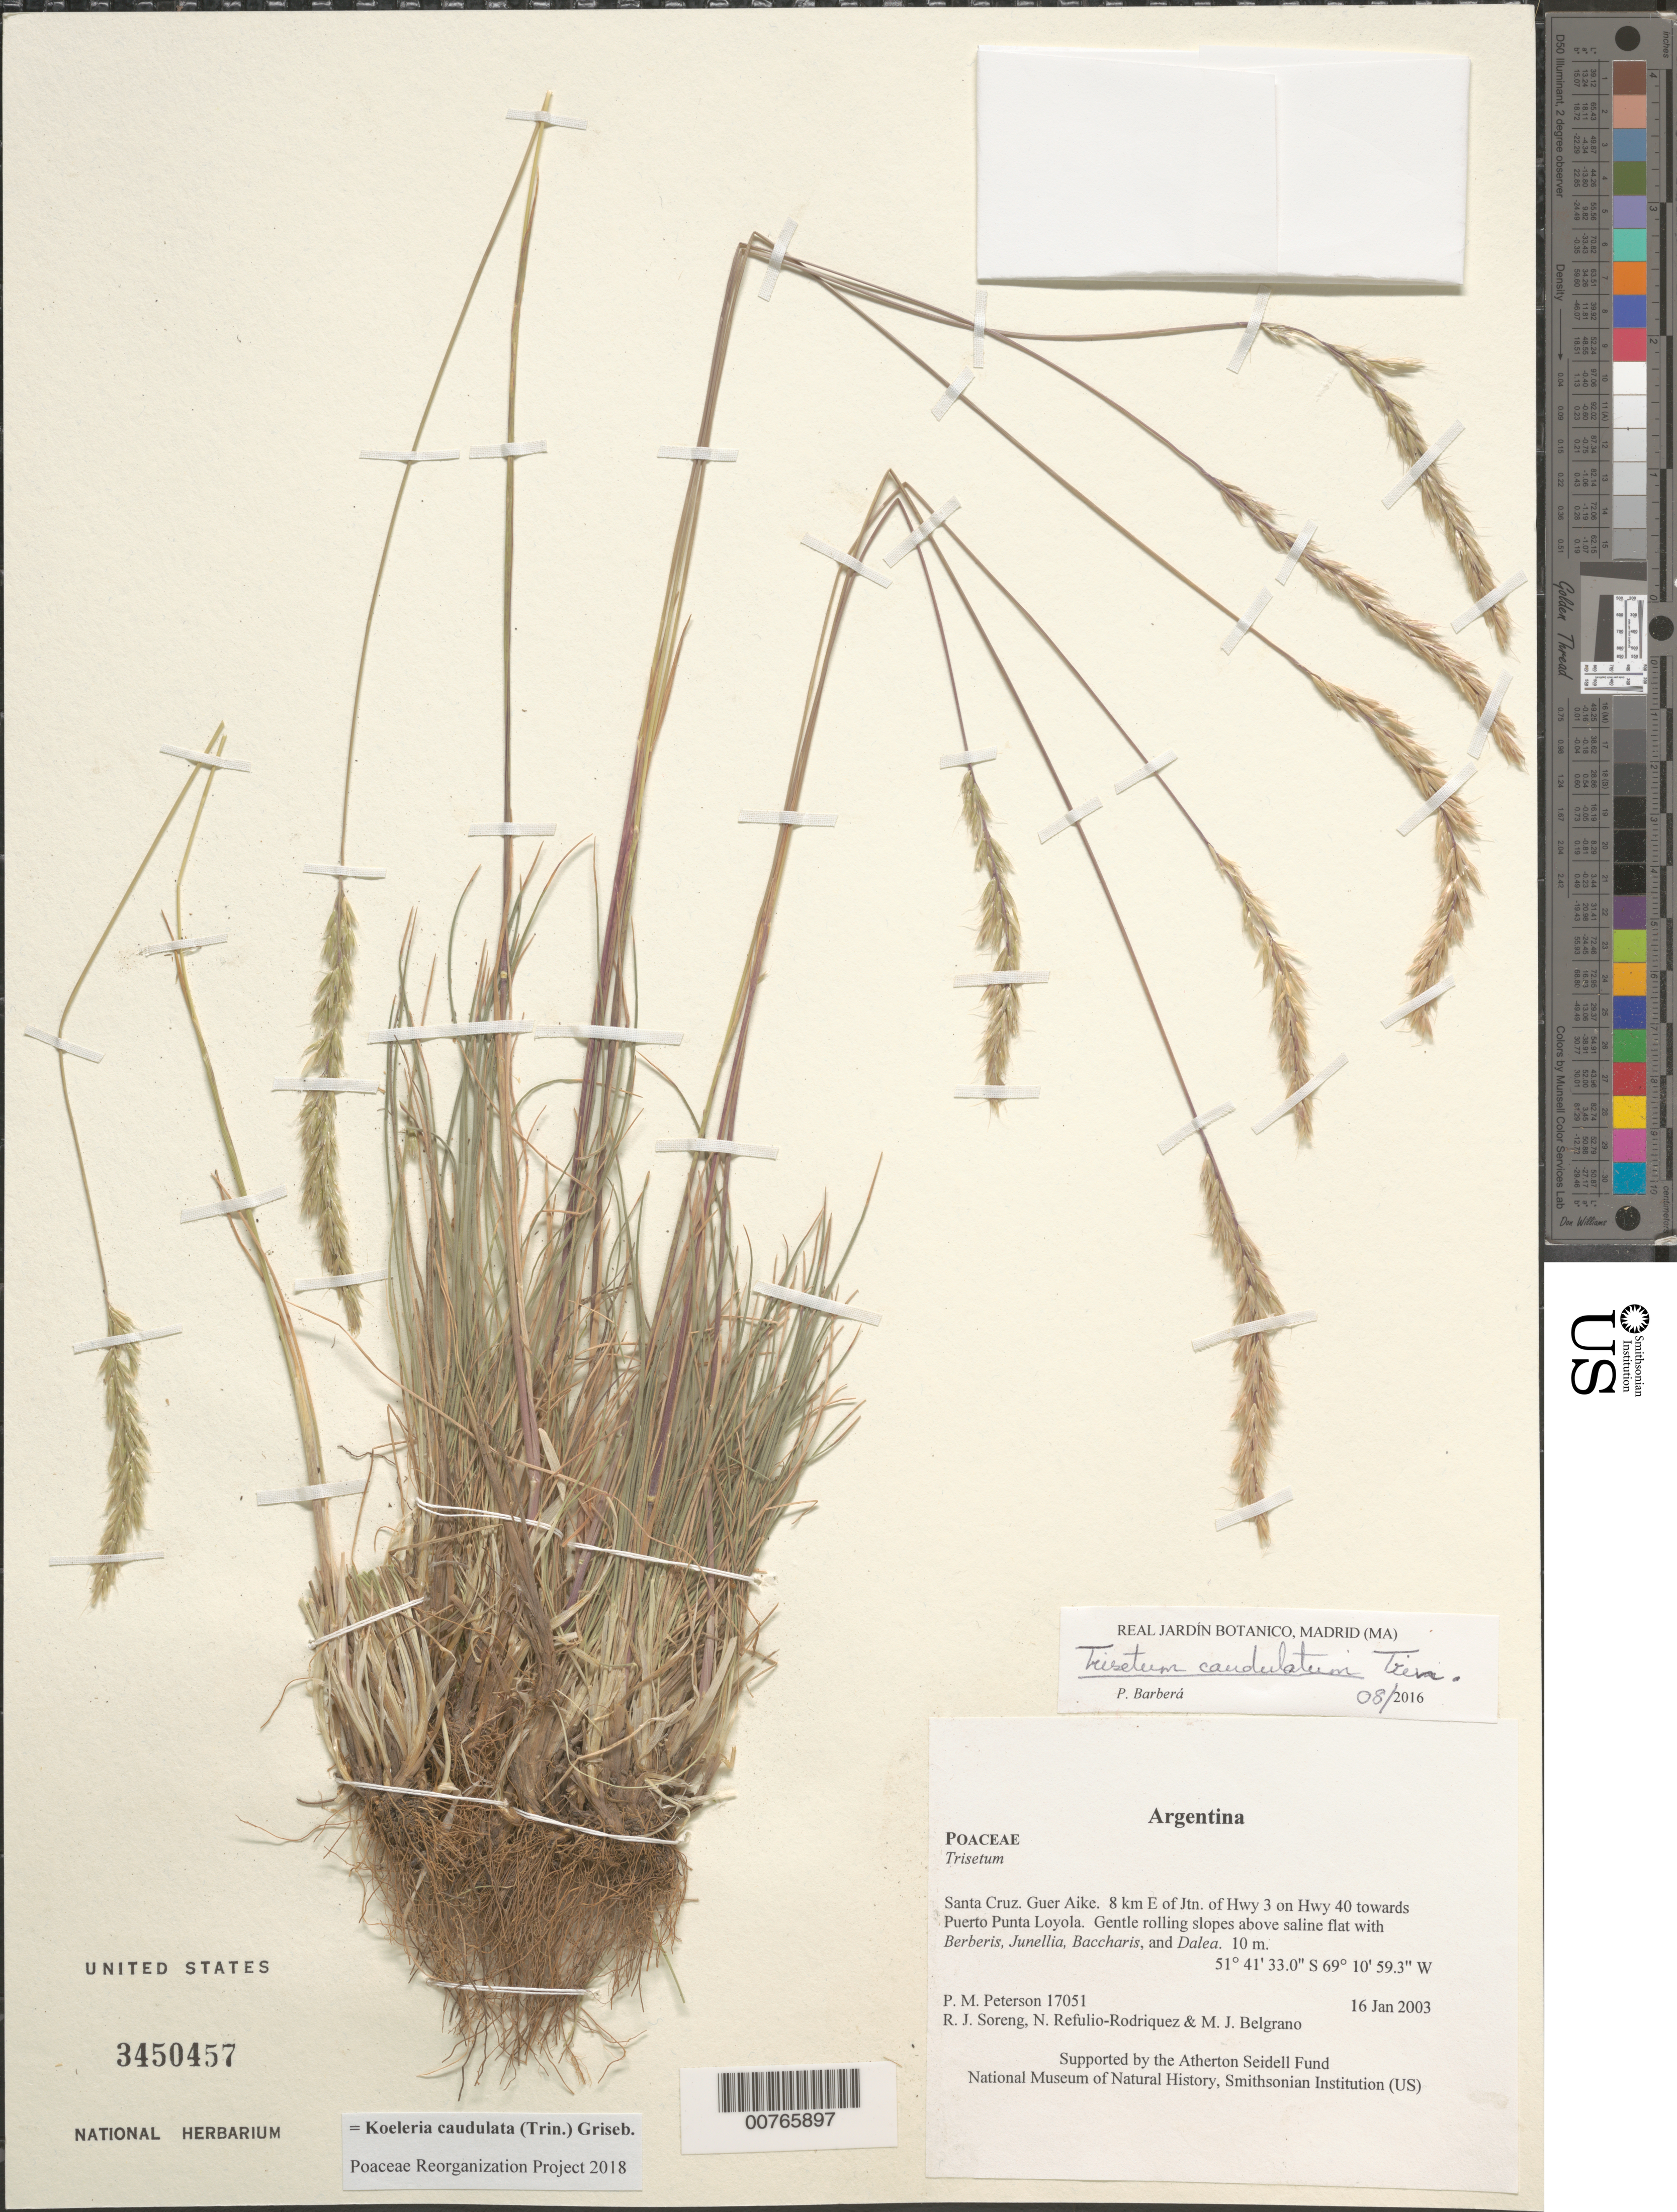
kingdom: Plantae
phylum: Tracheophyta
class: Liliopsida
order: Poales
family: Poaceae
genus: Koeleria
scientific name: Koeleria caudulata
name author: (Trin.) Griseb.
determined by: Poaceae Reorganization Project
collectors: P. M. Peterson, R. J. Soreng, N. Refulio-Rodríguez & M. Belgrano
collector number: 17051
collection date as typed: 16 Jan 2003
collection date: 2003-01-16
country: Argentina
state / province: Santa Cruz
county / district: Guer Aike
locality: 8 km E of Jtn. of Hwy 3 on Hwy 40 towards Puerto Punta Loyola. Gentle rolling slopes above saline flat with Berberis, Junellia, Baccharis, and Dalea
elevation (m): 10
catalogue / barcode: US 3450457